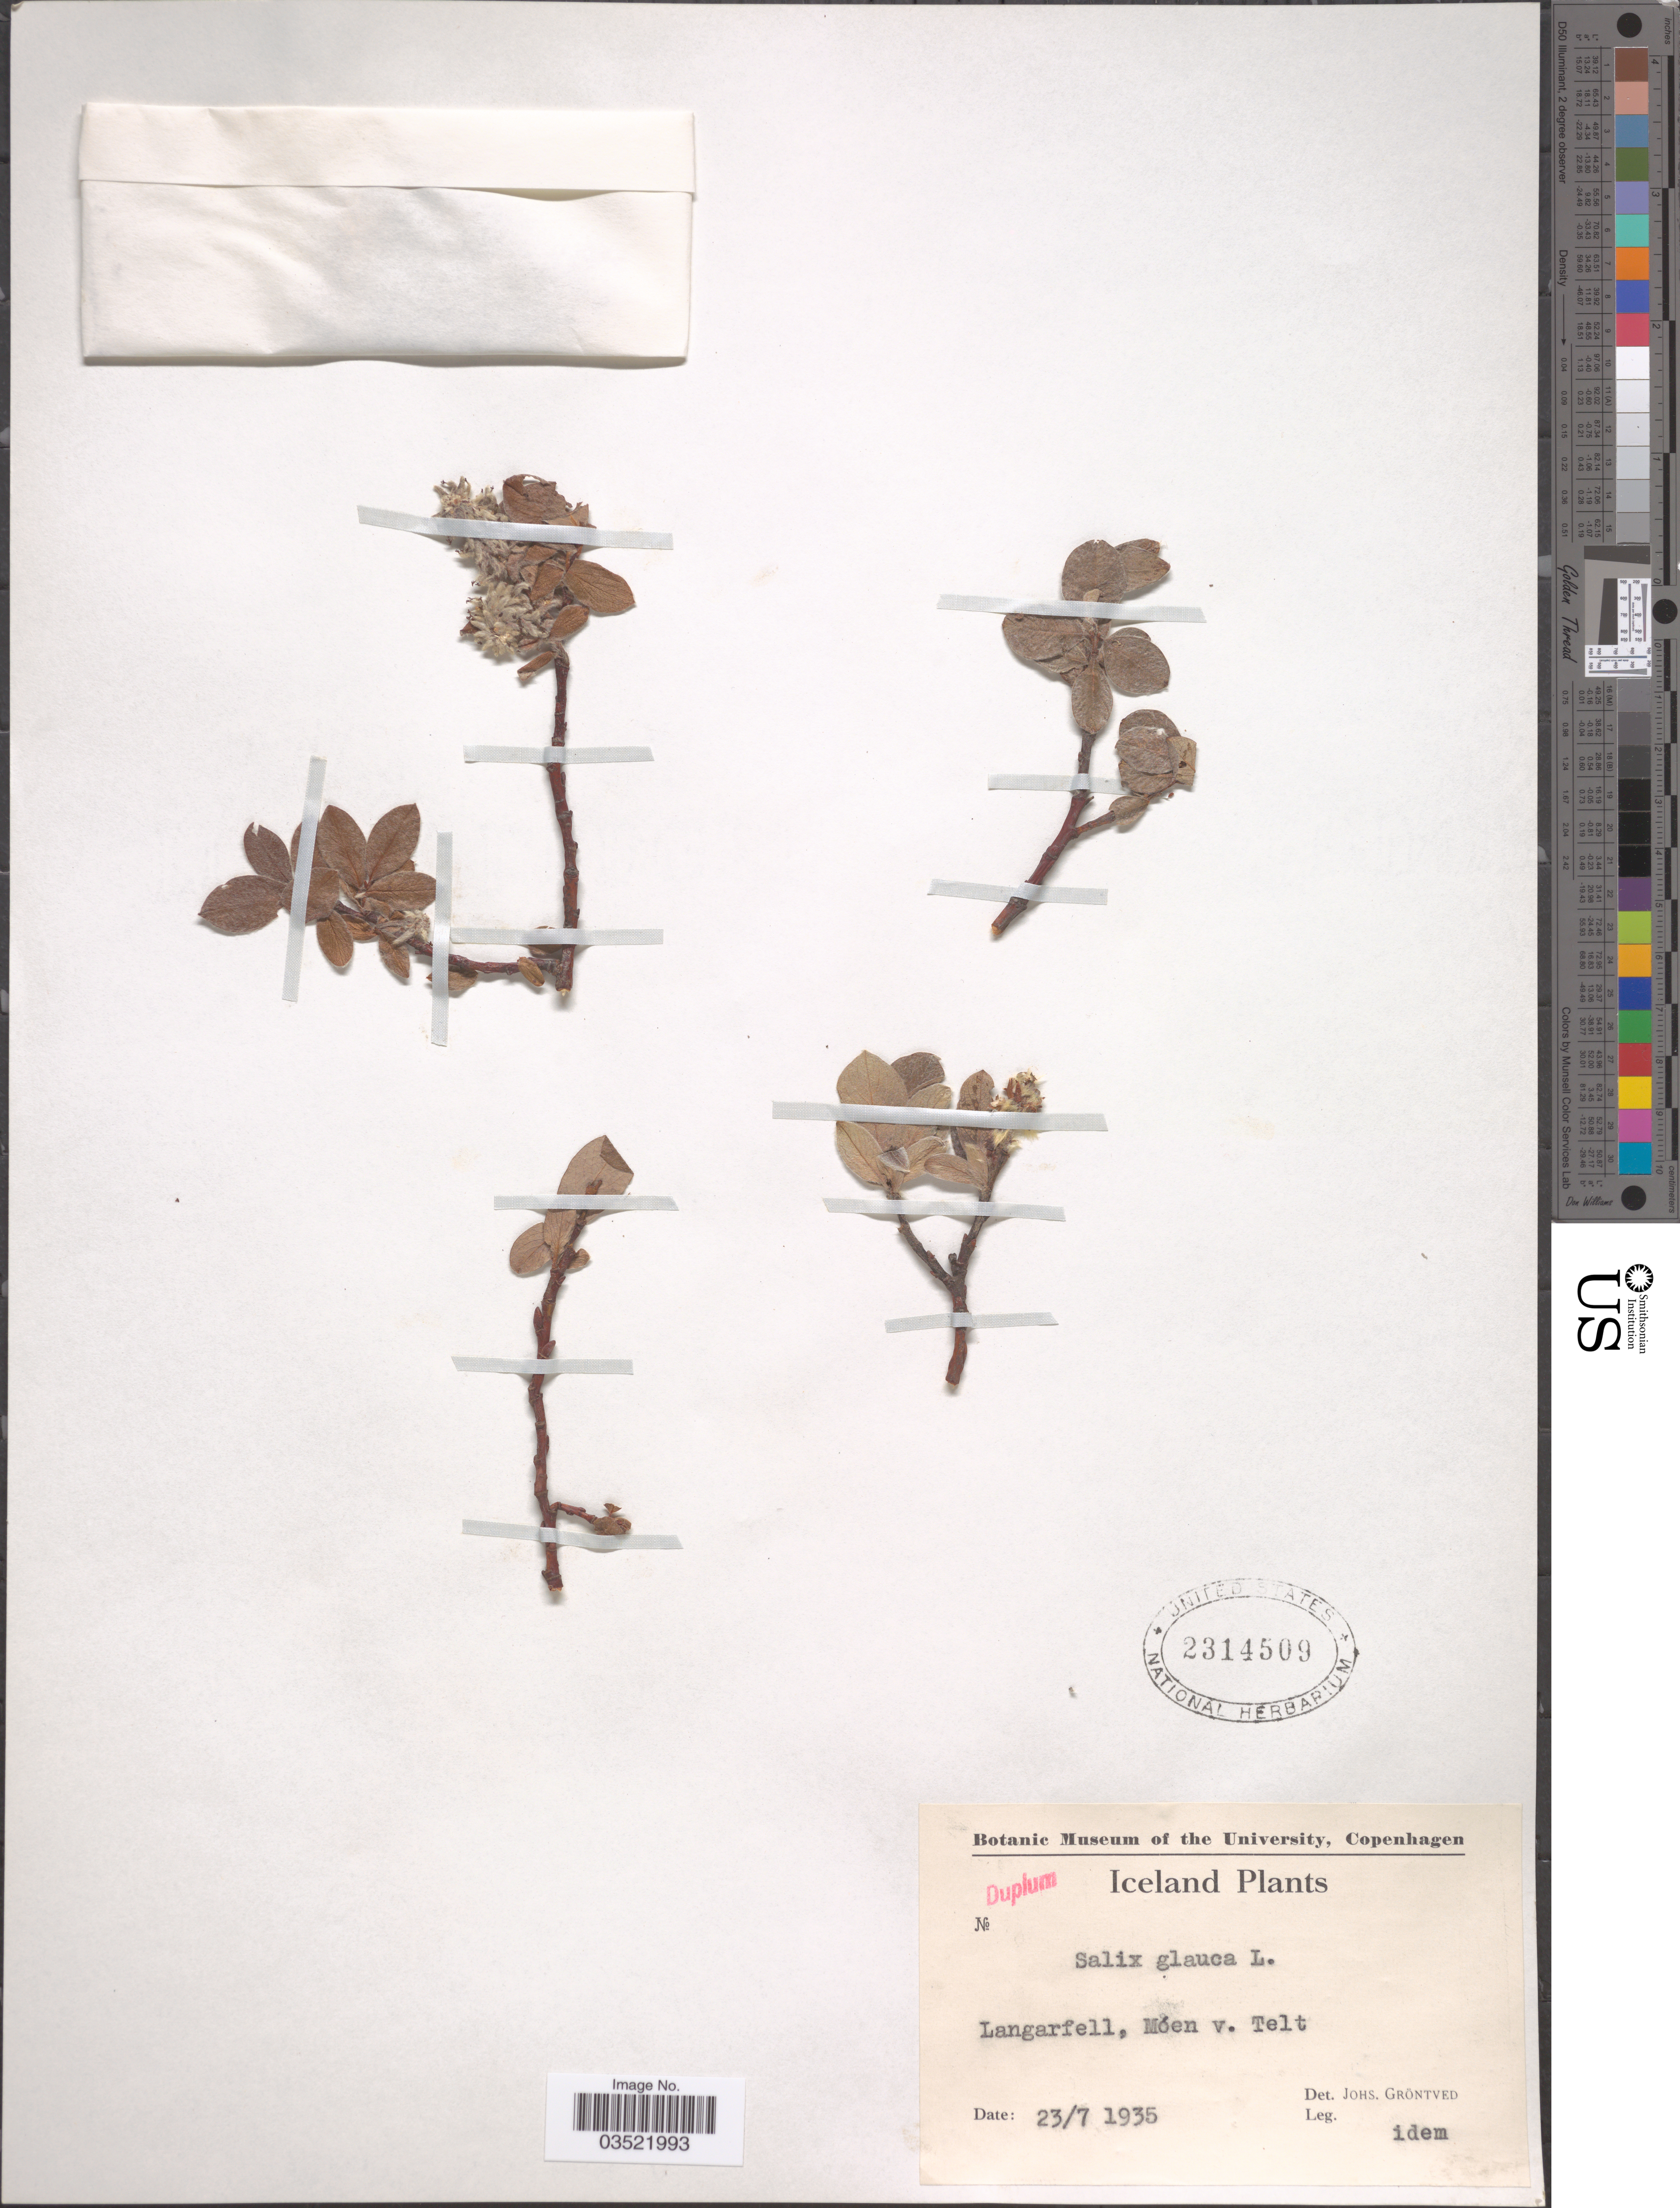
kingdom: Plantae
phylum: Tracheophyta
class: Magnoliopsida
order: Malpighiales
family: Salicaceae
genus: Salix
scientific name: Salix glauca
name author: L.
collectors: J. Gröntved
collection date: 1935-07-23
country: Iceland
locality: Langarfell, Móen v. Telt.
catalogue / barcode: US 2314509